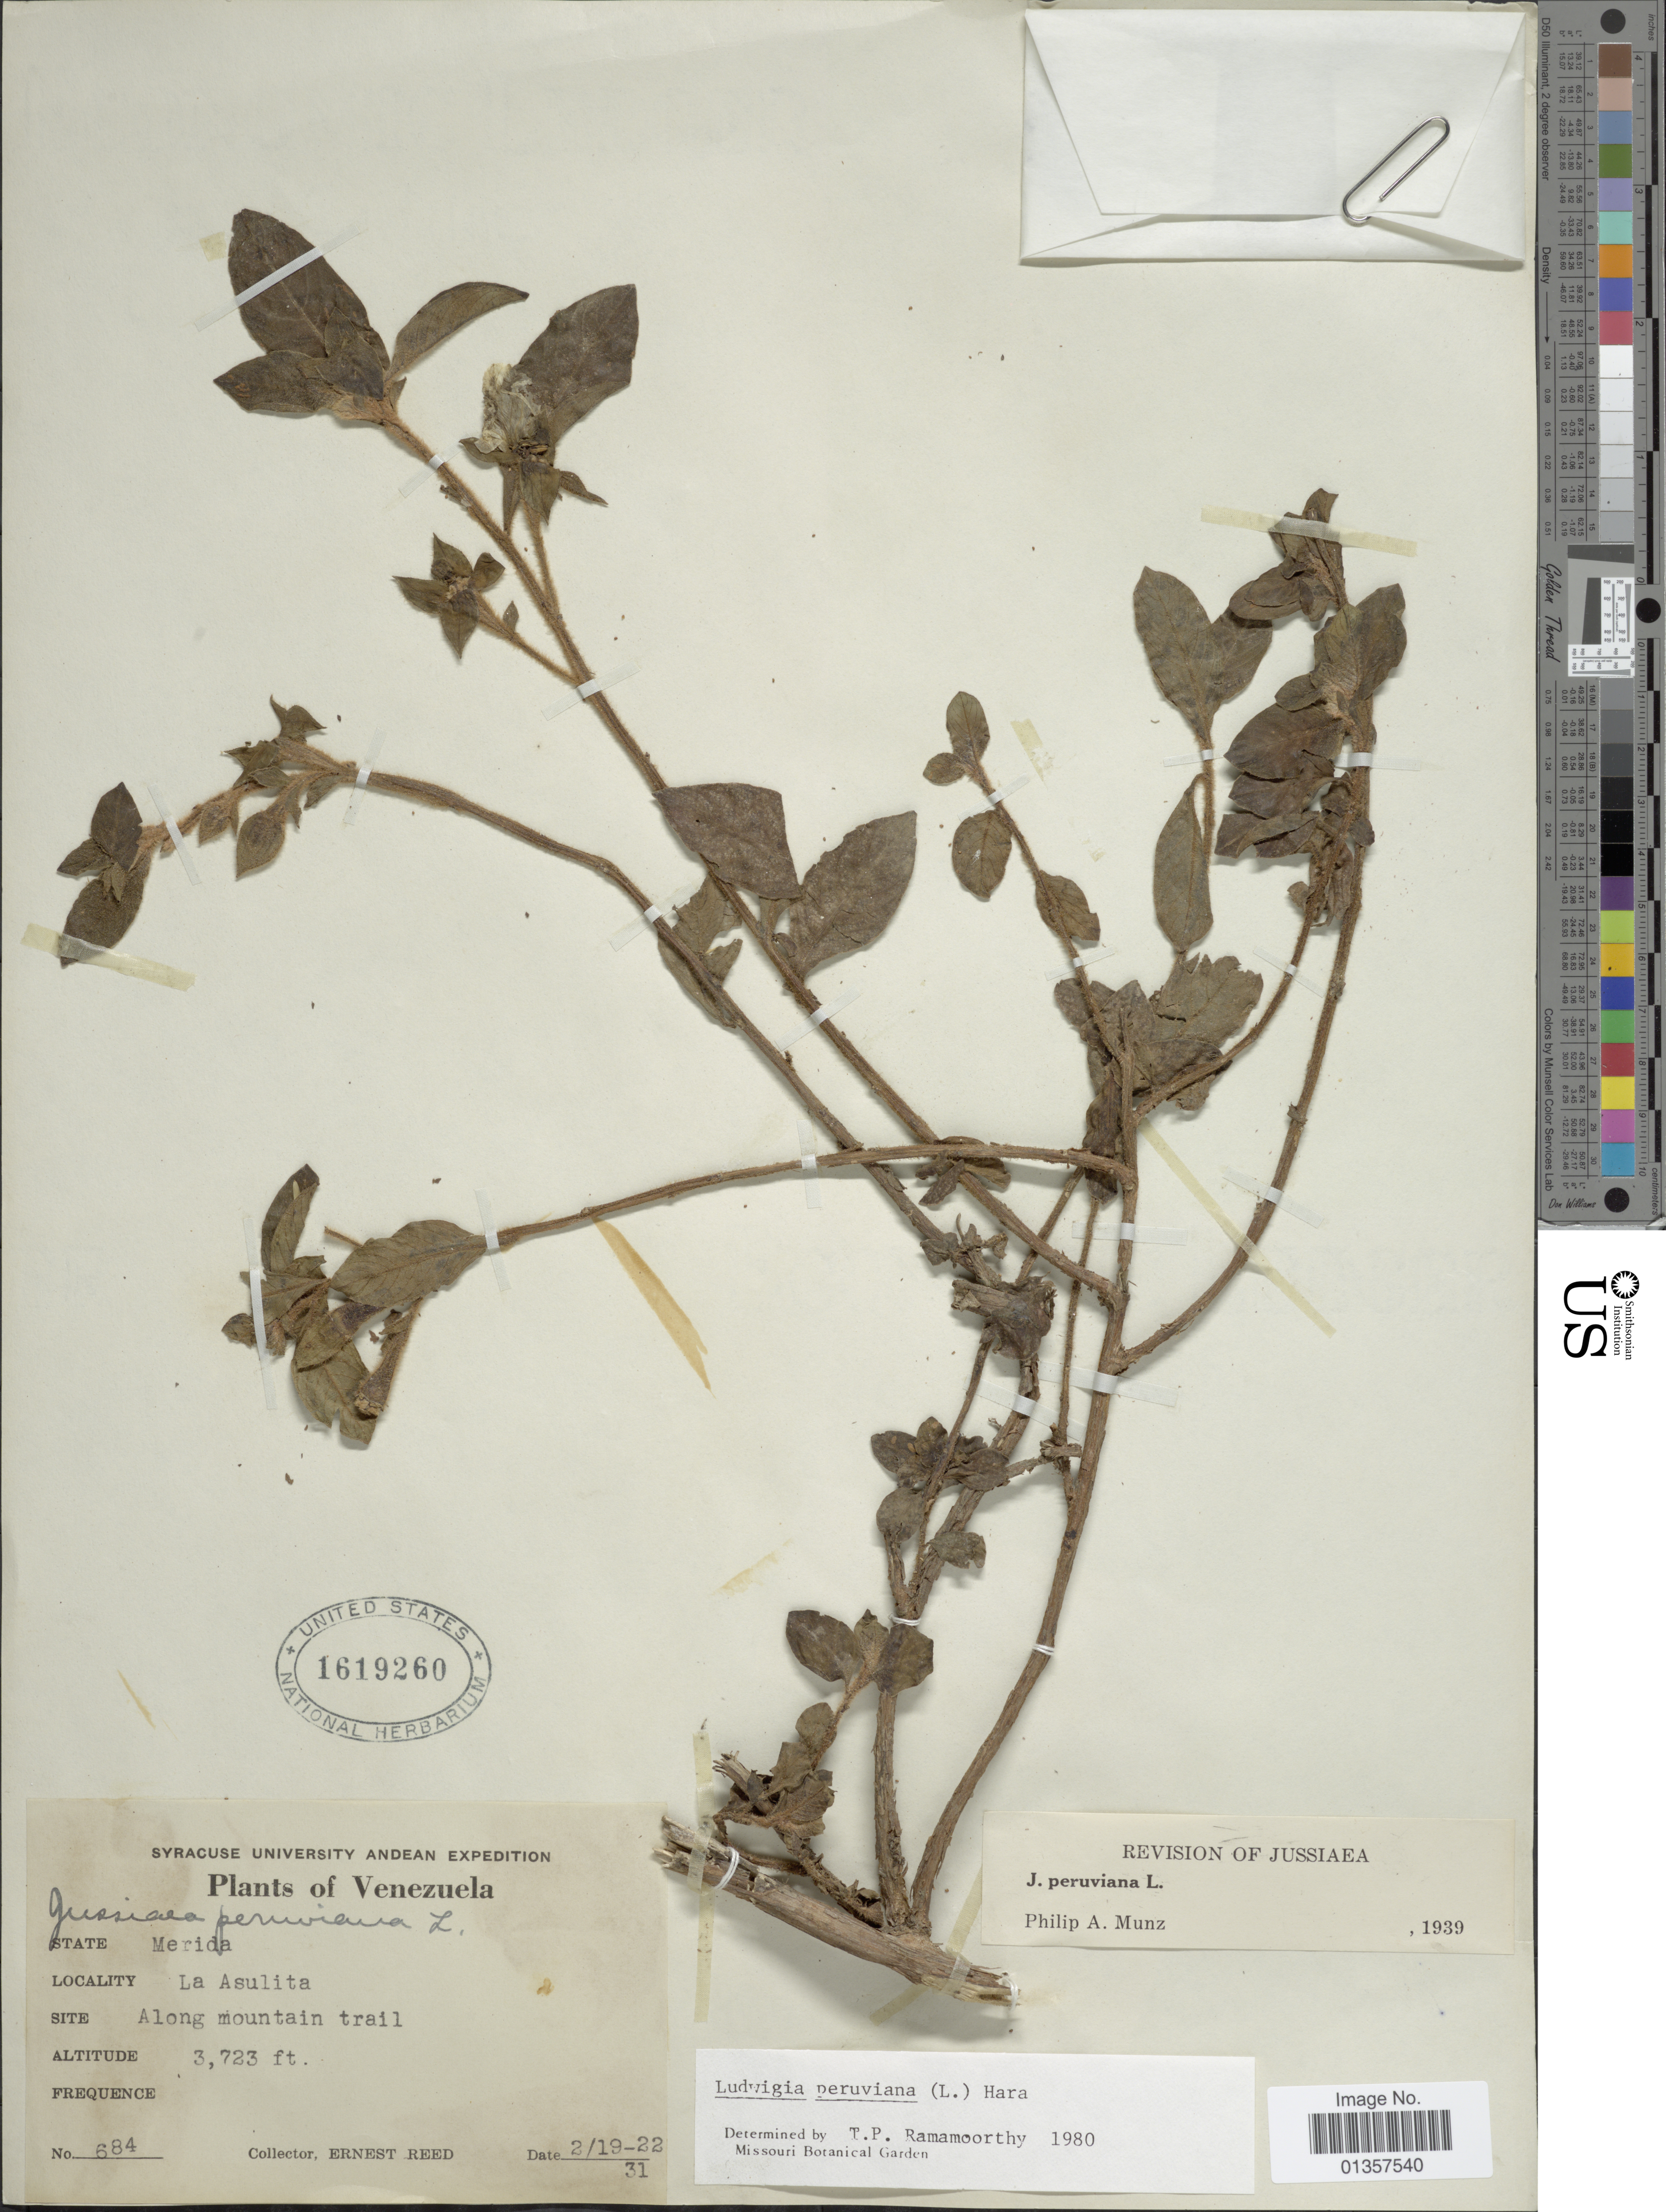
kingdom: Plantae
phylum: Tracheophyta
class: Magnoliopsida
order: Myrtales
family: Onagraceae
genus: Ludwigia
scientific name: Ludwigia peruviana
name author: (L.) H. Hara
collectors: E. Reed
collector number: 684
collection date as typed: Transcribed d/m/y: 19/2/31 to 22/2/31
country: Venezuela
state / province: Mérida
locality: La Asulita, Along mountain trail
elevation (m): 1135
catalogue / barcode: US 1619260